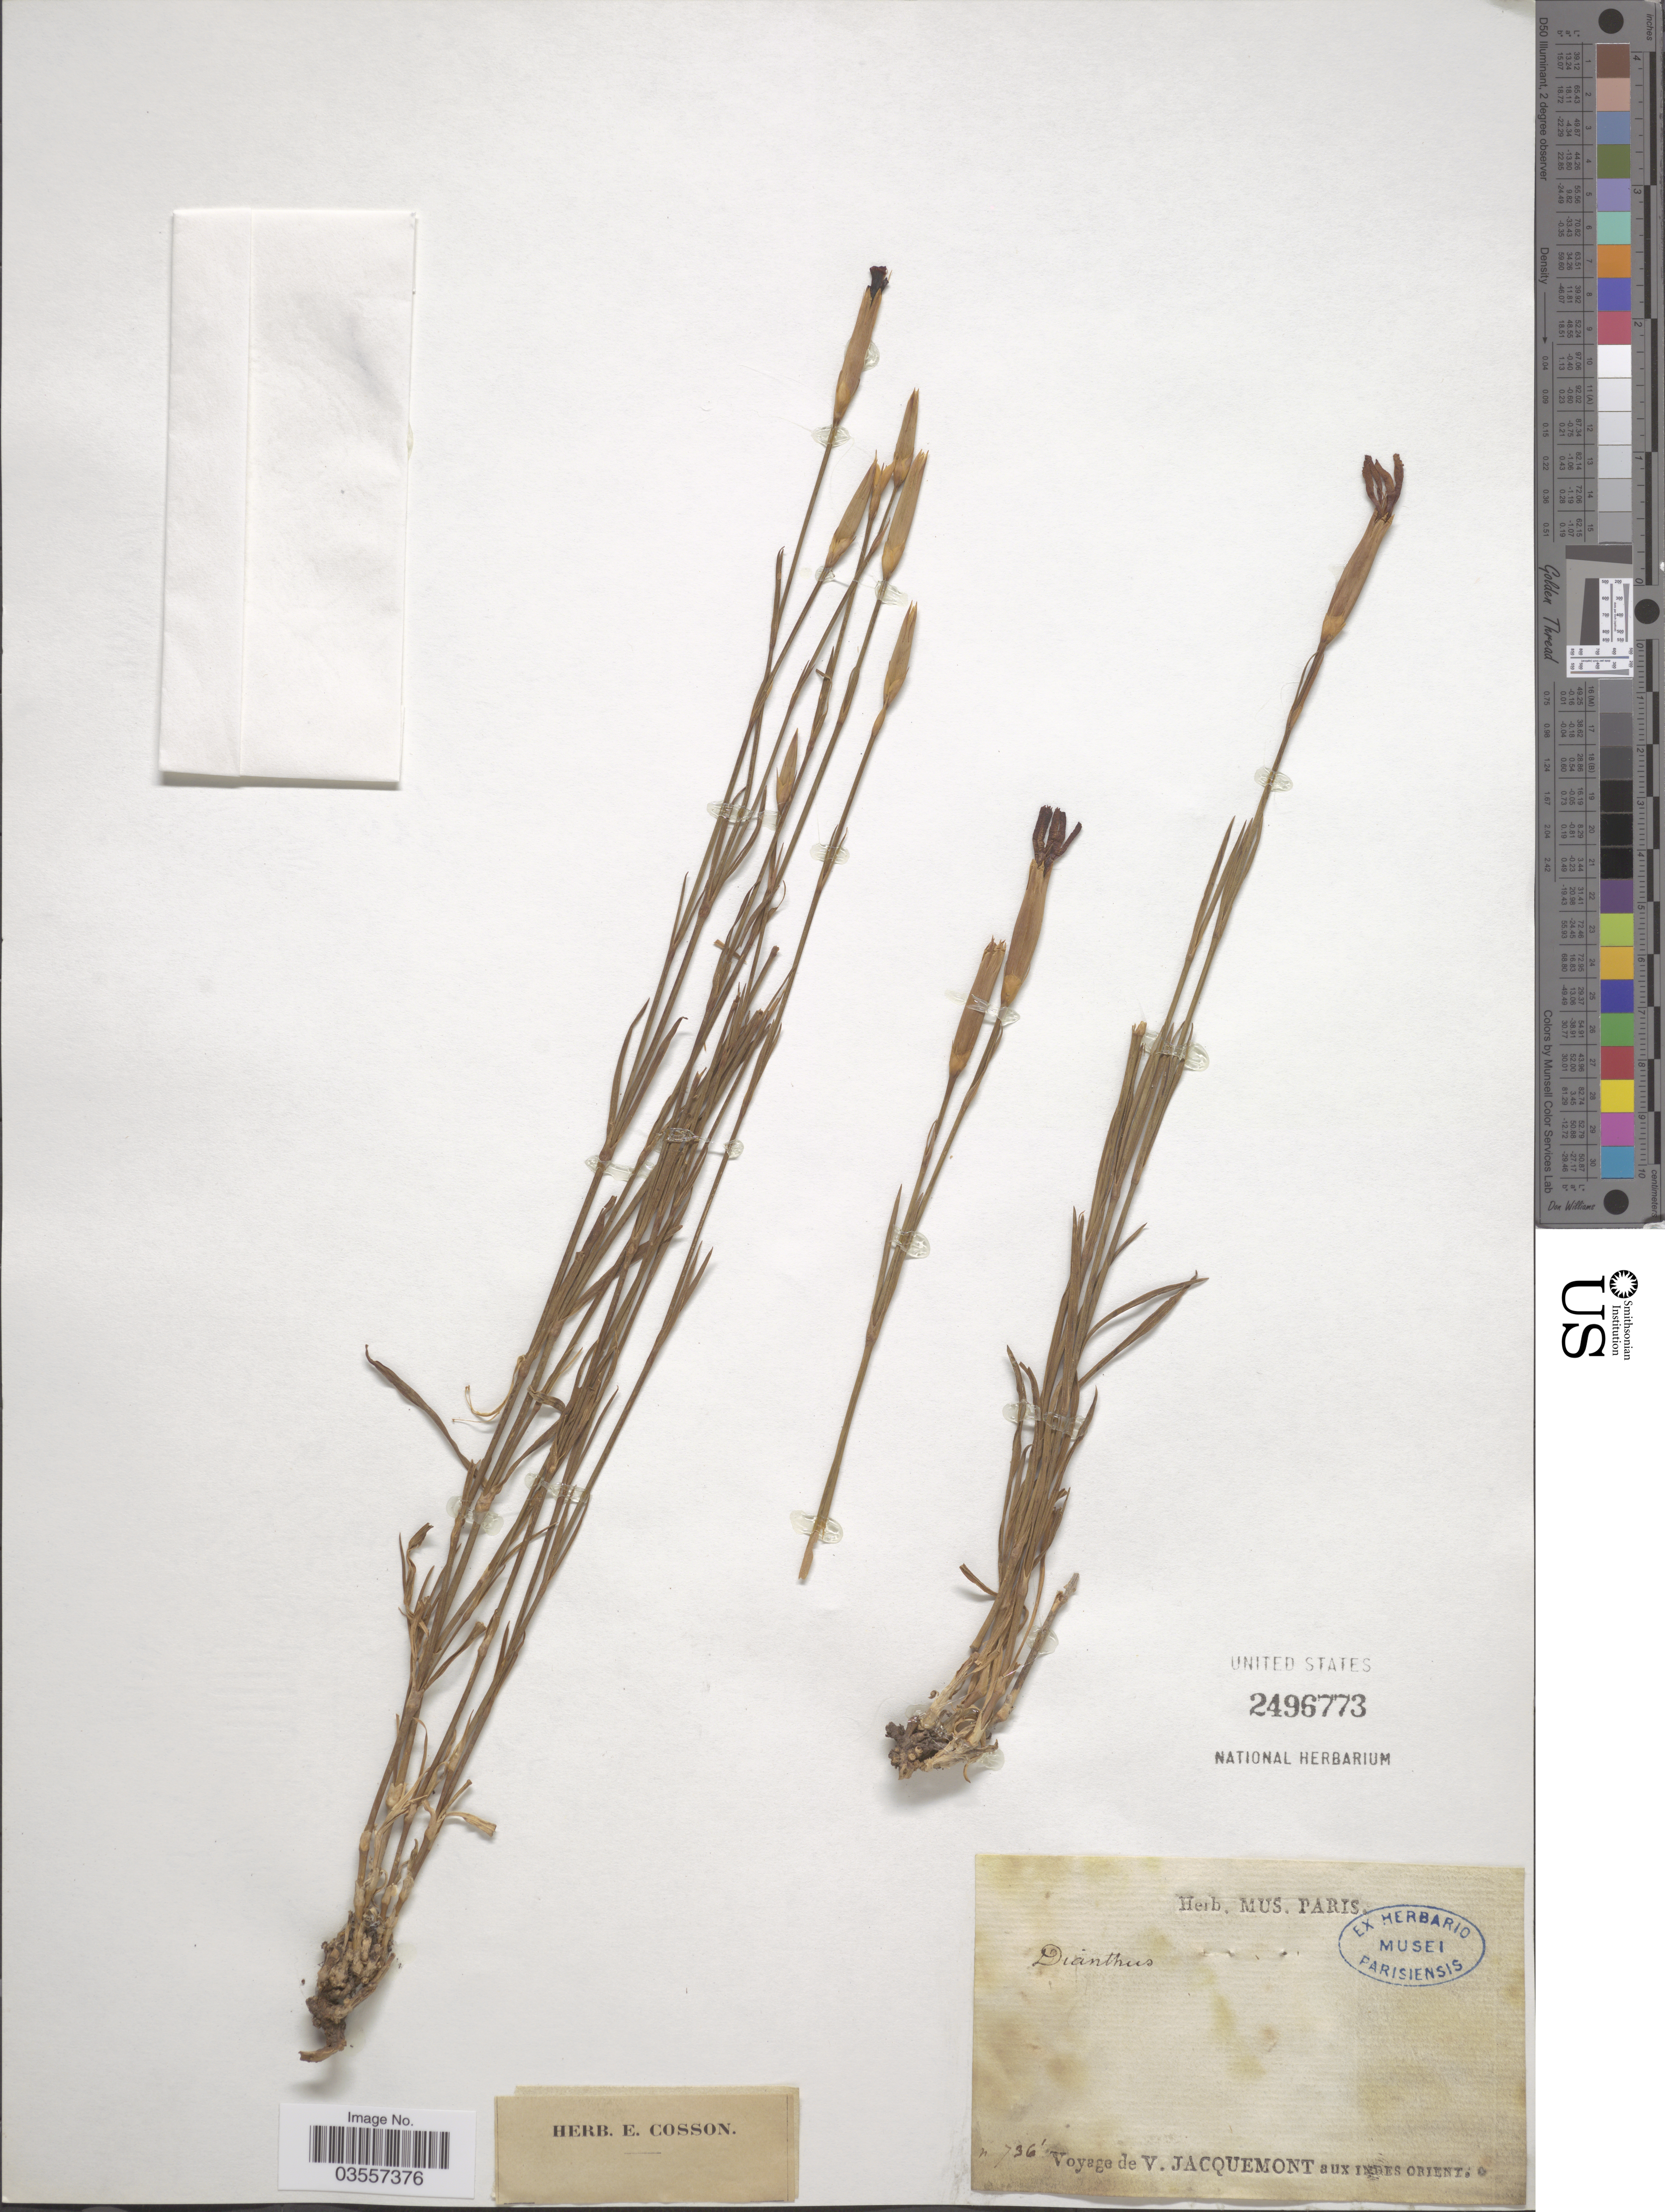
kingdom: Plantae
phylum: Tracheophyta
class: Magnoliopsida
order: Caryophyllales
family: Caryophyllaceae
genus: Dianthus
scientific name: Dianthus sp.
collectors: V. Jacquemont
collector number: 736*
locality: Indes Orient.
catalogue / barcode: US 2496773